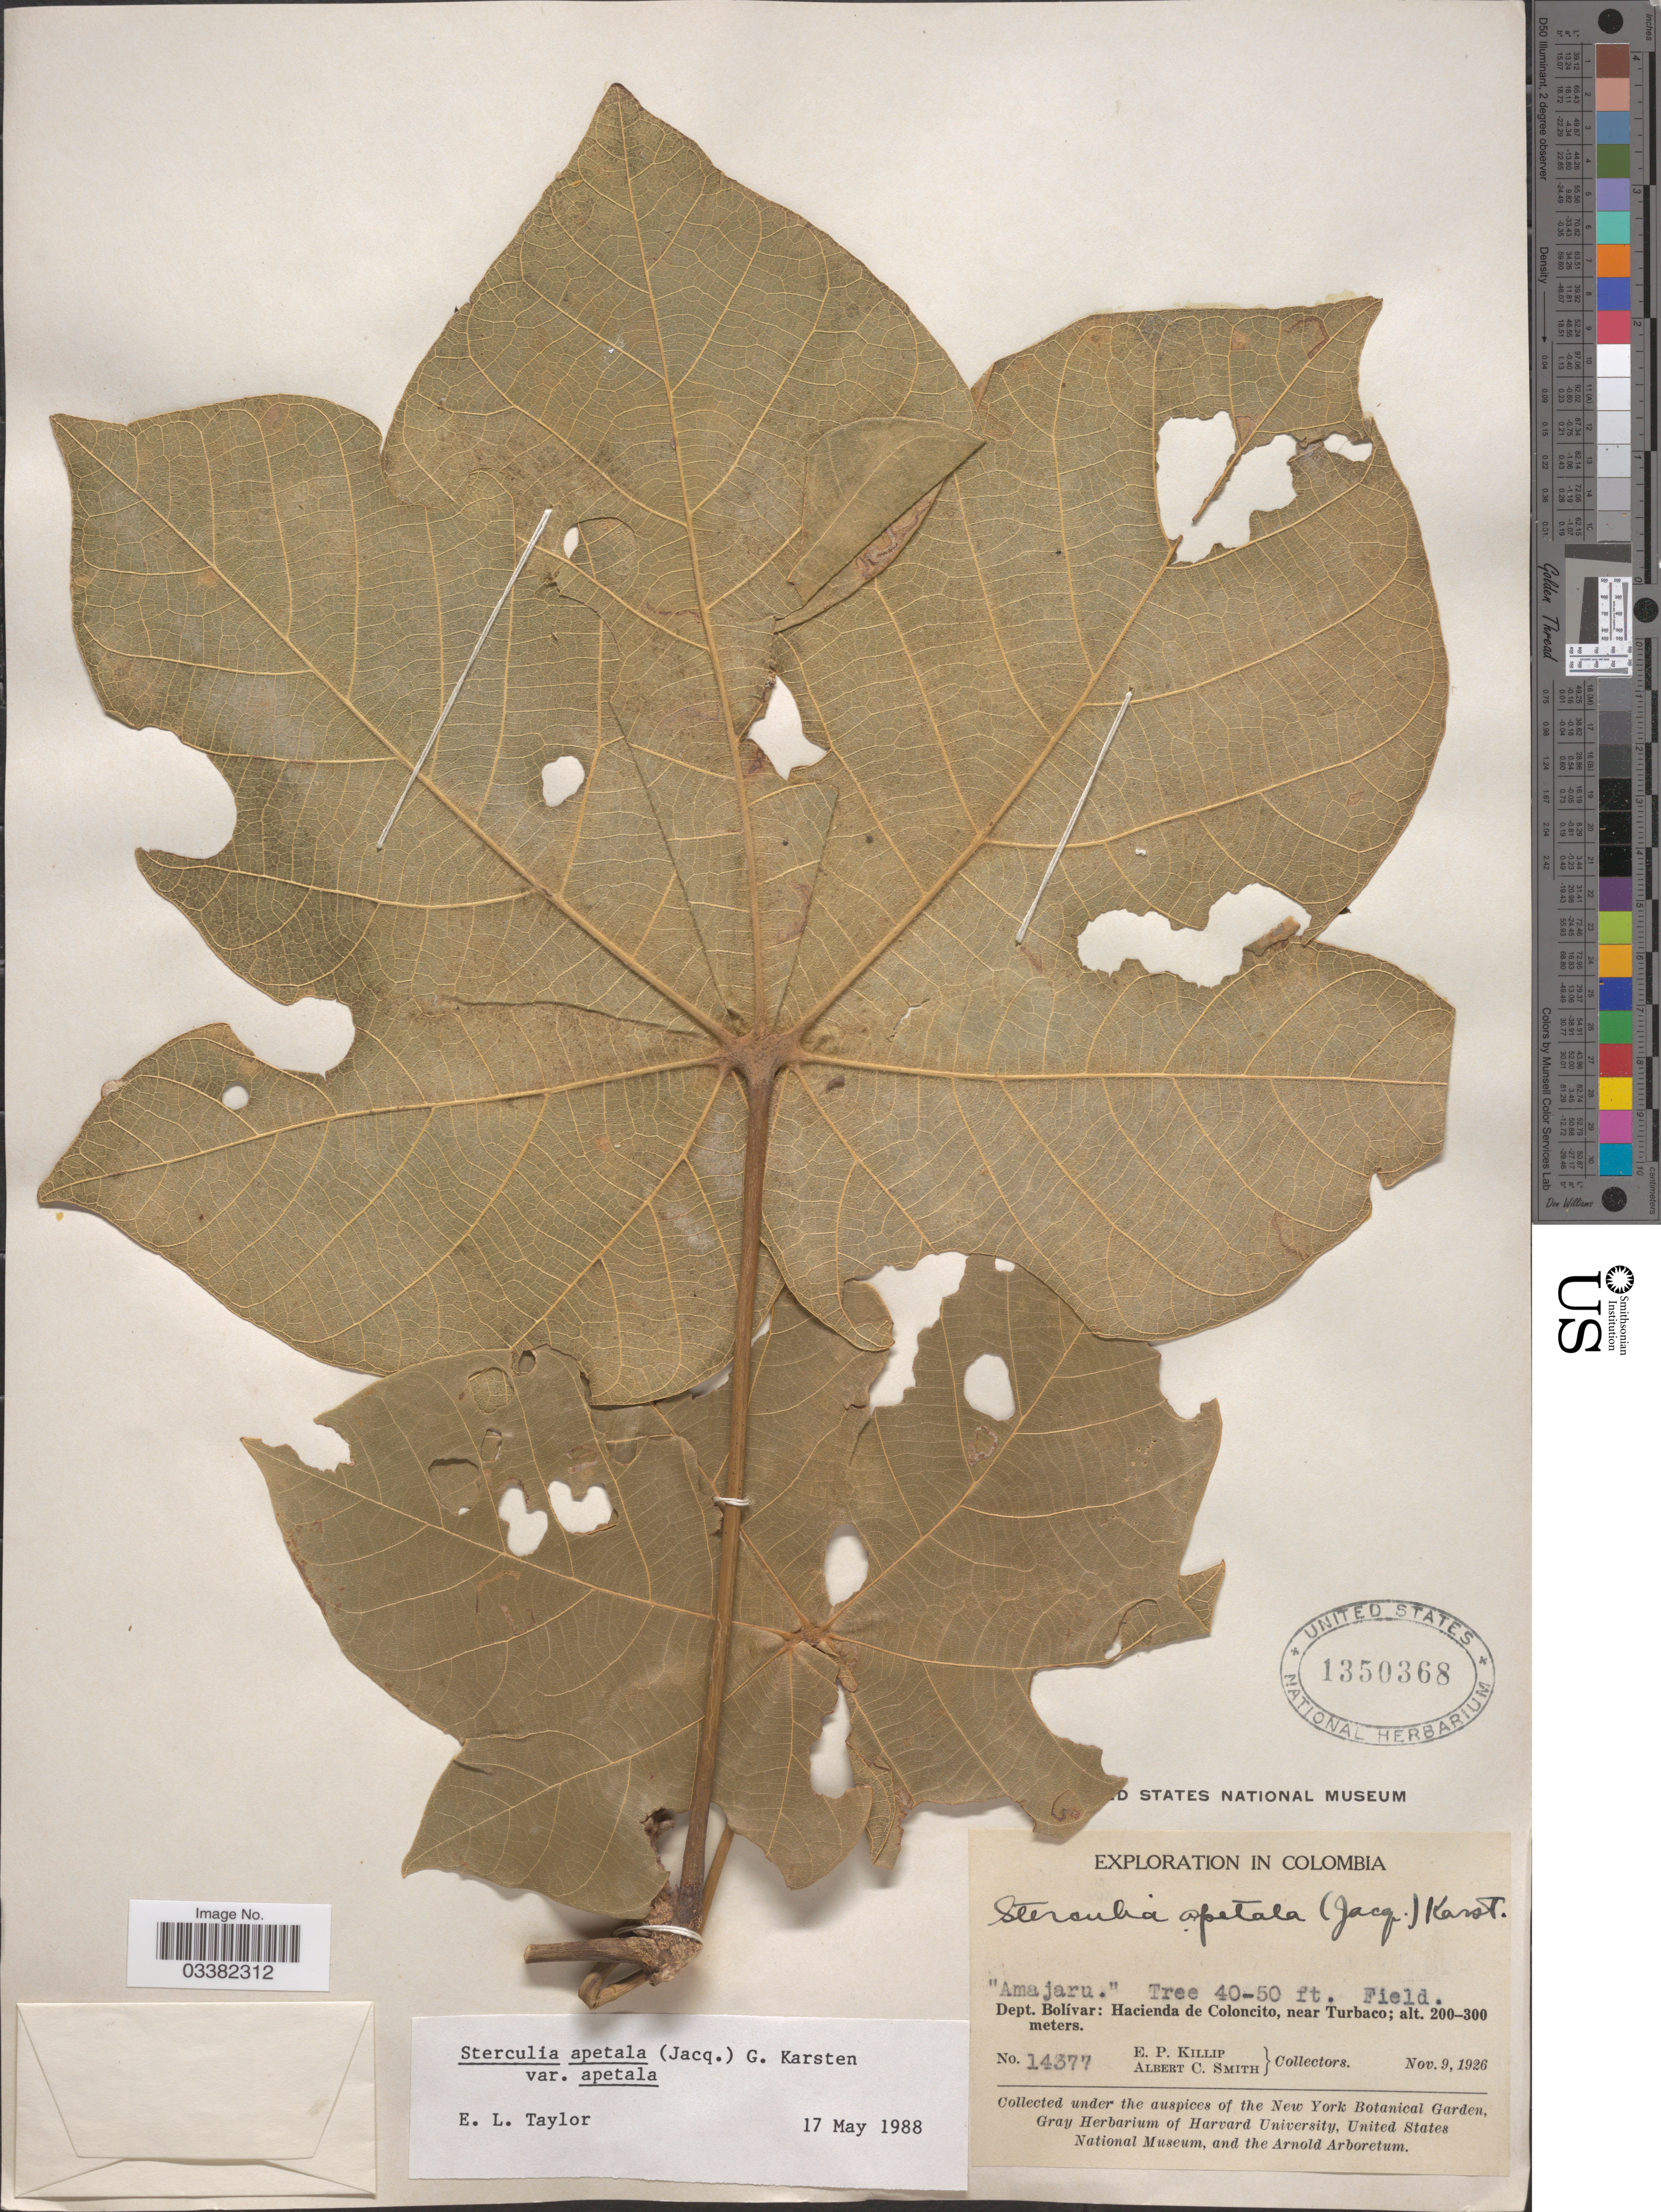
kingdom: Plantae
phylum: Tracheophyta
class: Magnoliopsida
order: Malvales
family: Malvaceae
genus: Sterculia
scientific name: Sterculia apetala var. apetala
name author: (Jacq.) H. Karst.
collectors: E. P. Killip & A. C. Smith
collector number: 14377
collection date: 1926-11-09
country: Colombia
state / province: Bolívar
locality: Dept. Bolívar: Hacienda de Coloncito, near Turbaco.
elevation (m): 200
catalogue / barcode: US 1350368